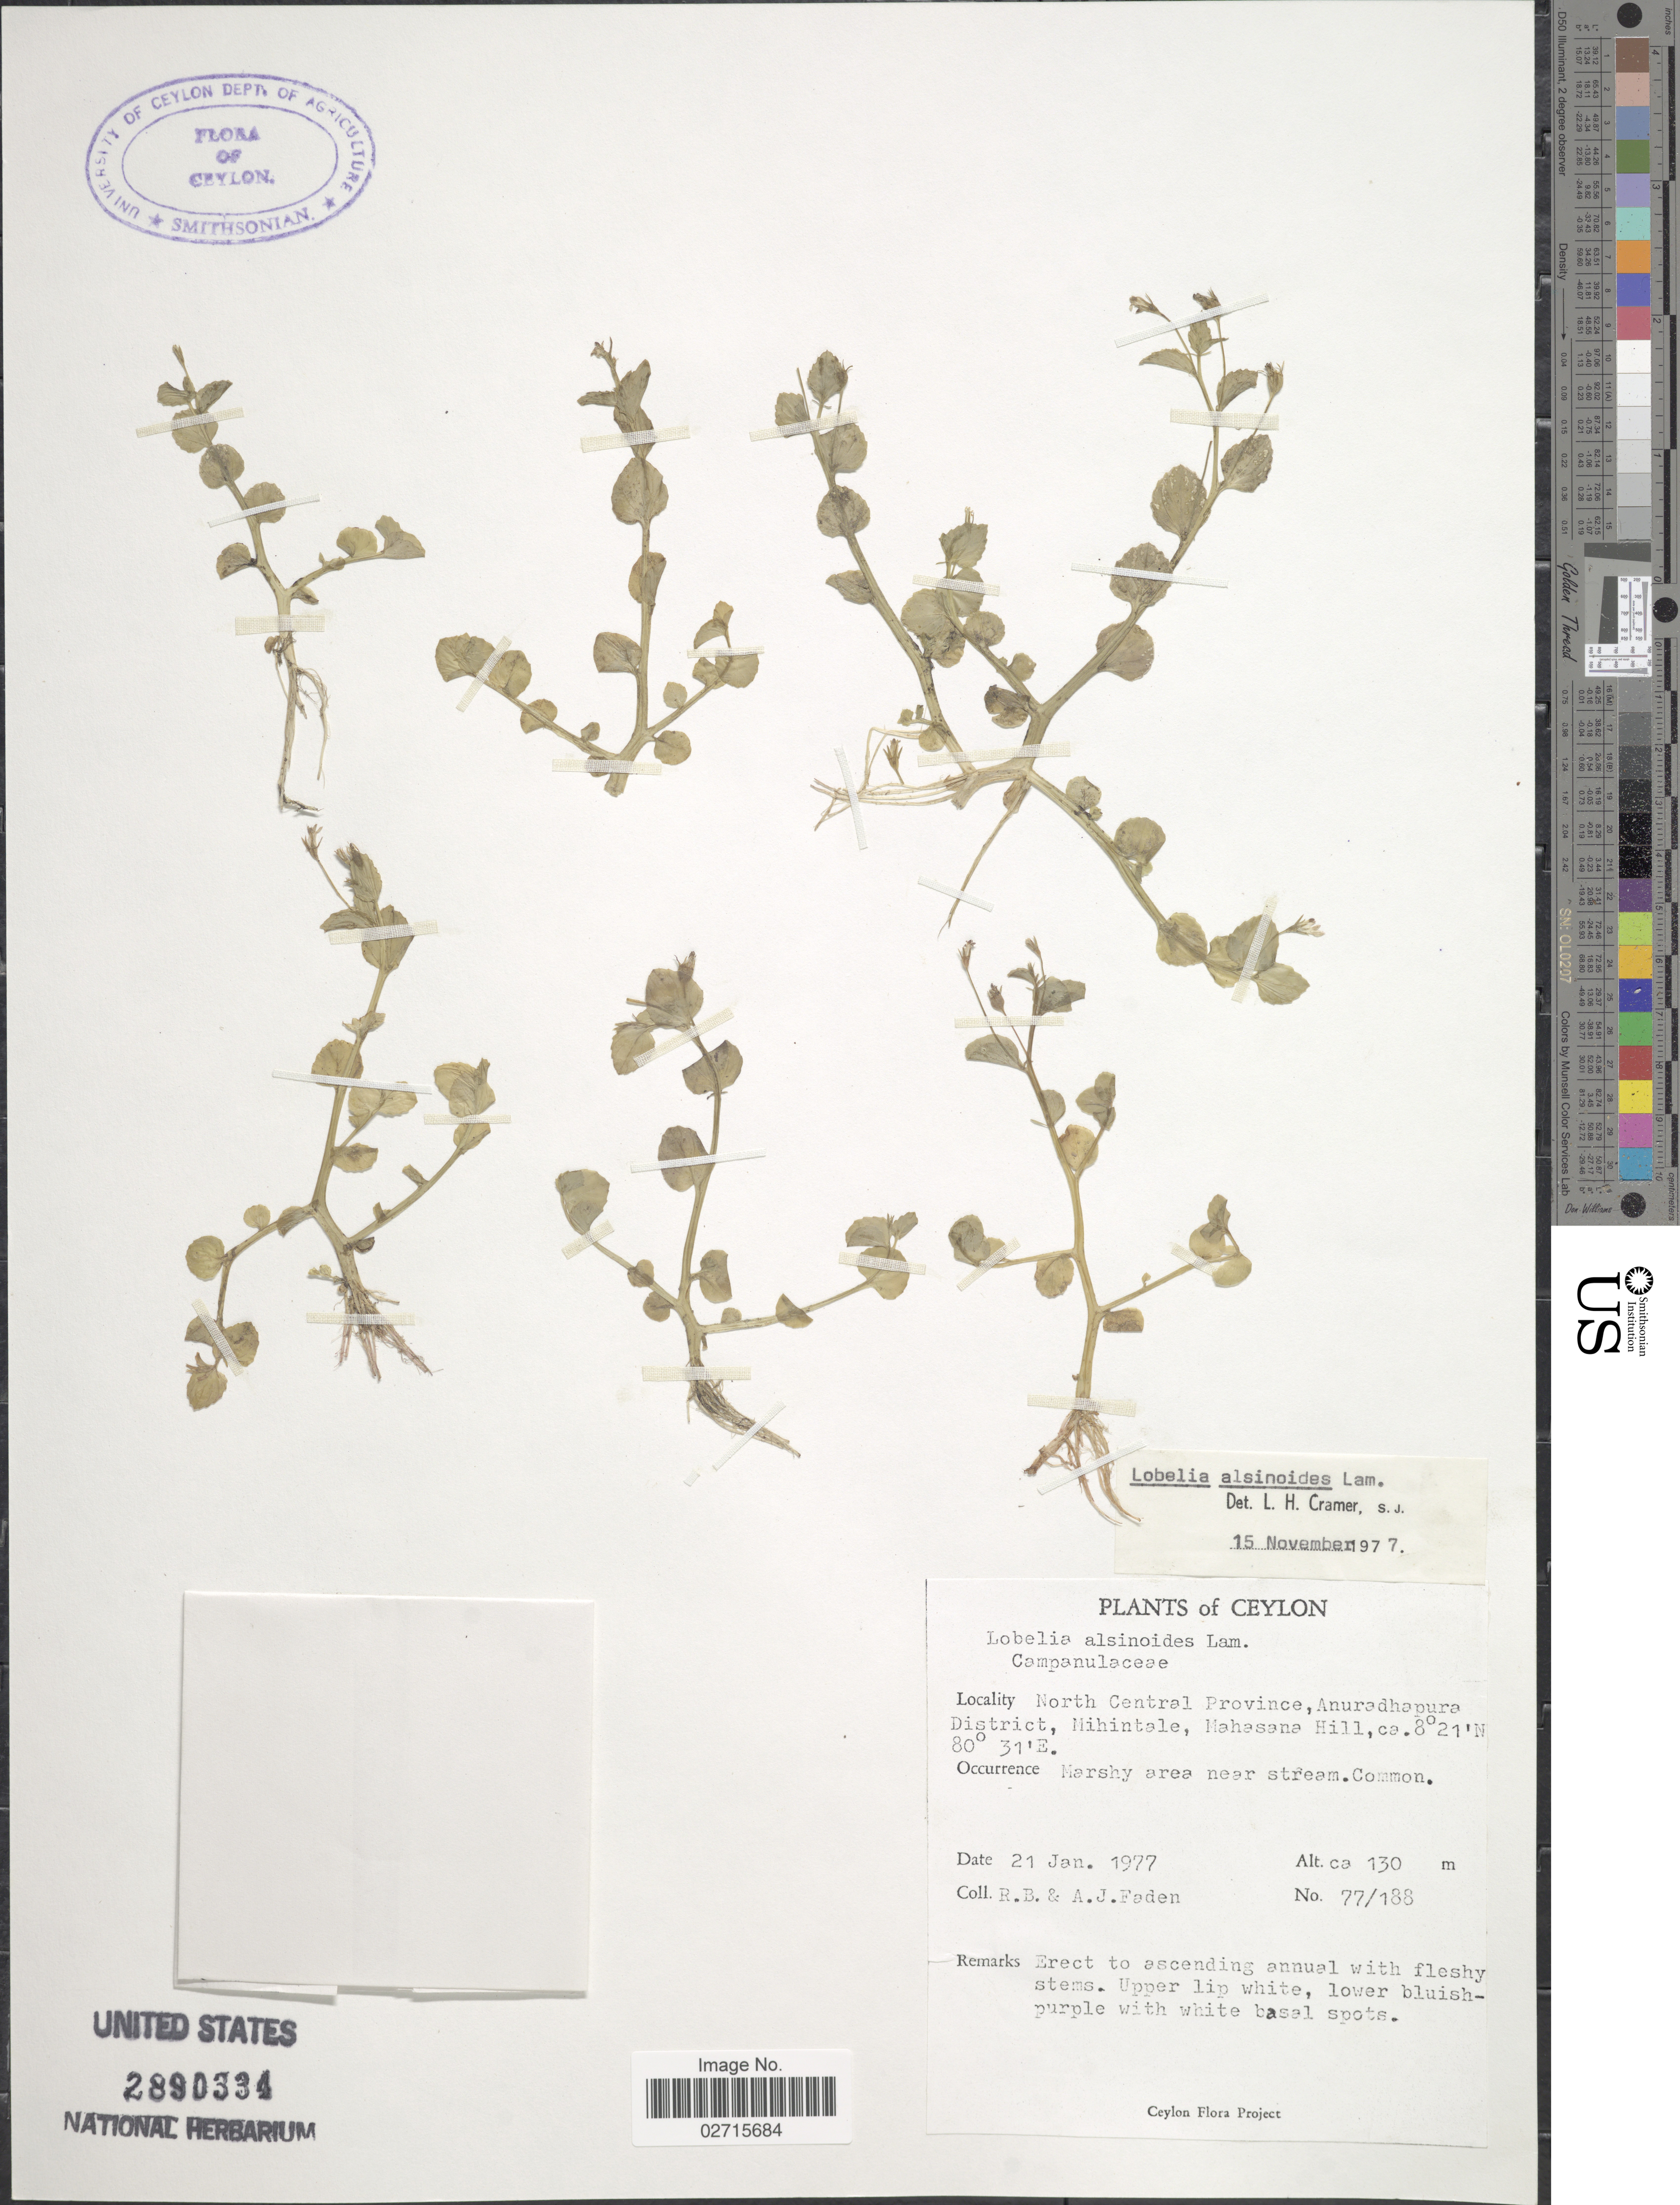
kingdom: Plantae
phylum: Tracheophyta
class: Magnoliopsida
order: Asterales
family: Campanulaceae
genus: Lobelia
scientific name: Lobelia alsinoides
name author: Lam.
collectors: R. B. Faden & A. J. Faden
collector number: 77/188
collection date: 1977-01-21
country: Sri Lanka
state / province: North Central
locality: Ceylon. North Central Province, Anuradhapura District, Mihintale, Mahasana Hill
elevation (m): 130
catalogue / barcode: US 2890334